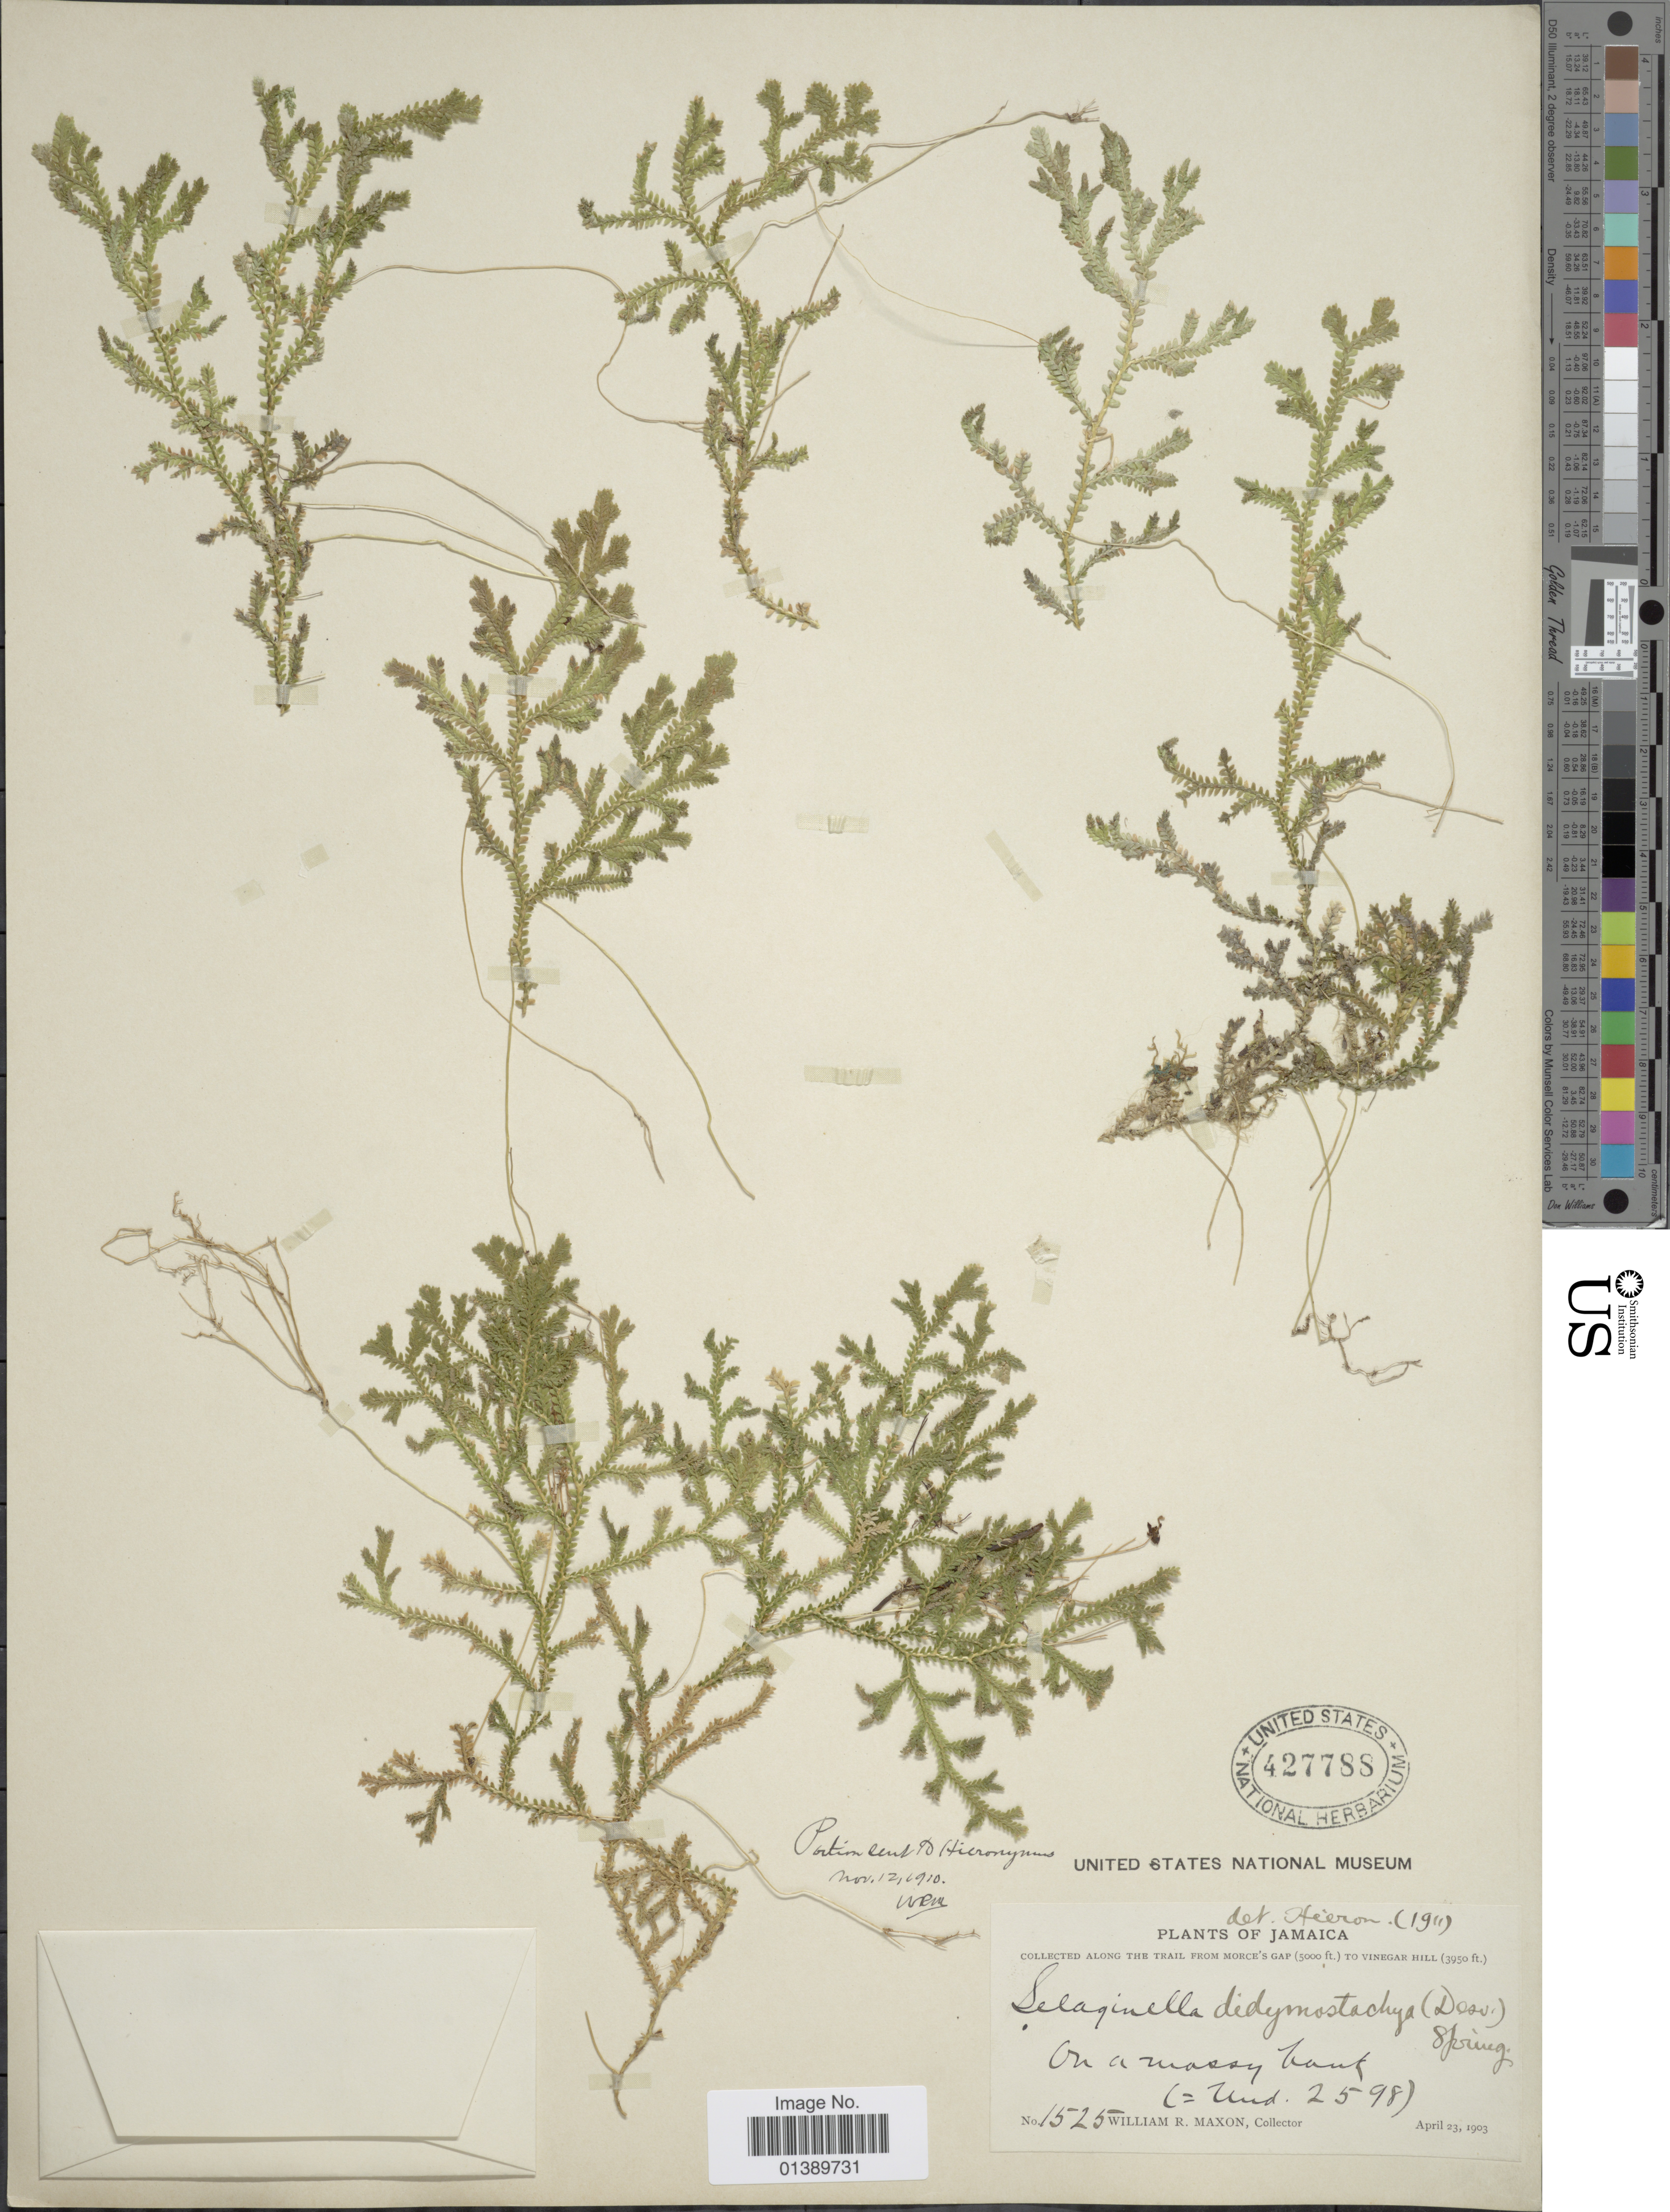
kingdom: Plantae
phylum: Tracheophyta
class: Lycopodiopsida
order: Selaginellales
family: Selaginellaceae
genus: Selaginella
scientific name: Selaginella denudata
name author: (Willd.) Spring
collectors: W. R. Maxon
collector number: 1525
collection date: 1903-04-23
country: Jamaica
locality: Along the trail from Morce's Gap to Vinegar Hill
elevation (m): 1204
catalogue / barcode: US 427788